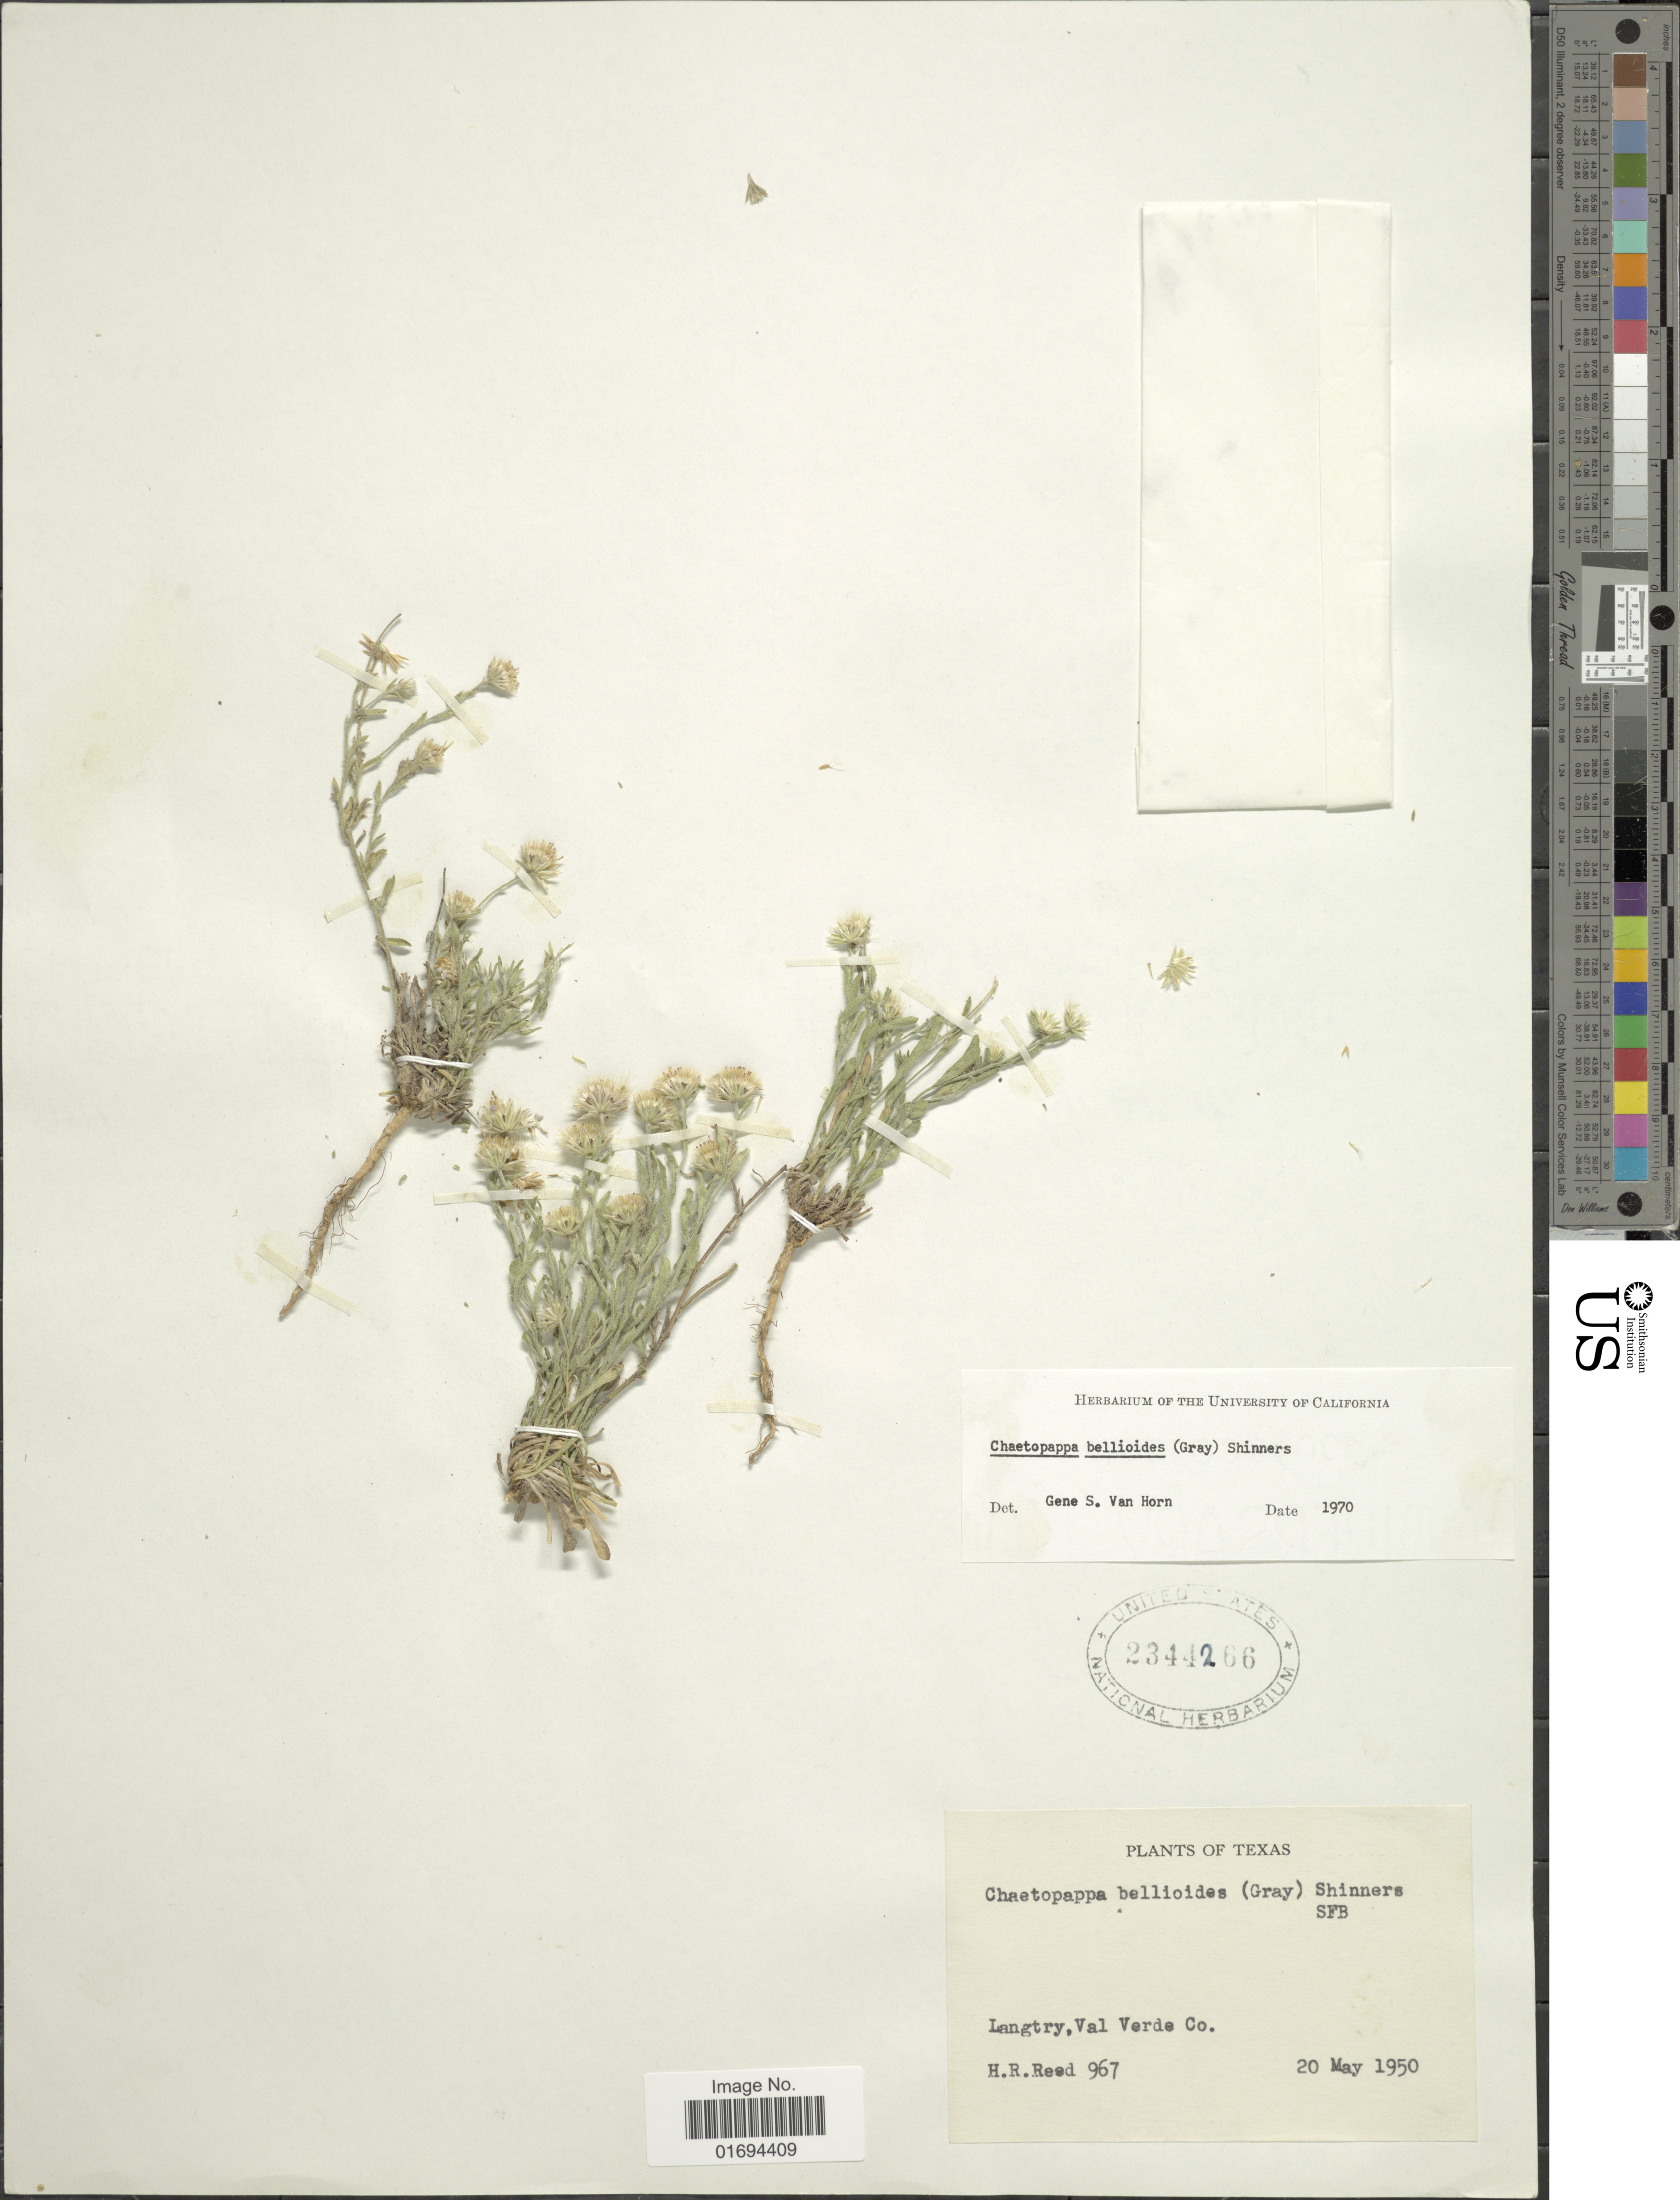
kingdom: Plantae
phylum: Tracheophyta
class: Magnoliopsida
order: Asterales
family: Asteraceae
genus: Chaetopappa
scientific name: Chaetopappa bellioides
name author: (A. Gray) Shinners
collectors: H. Reed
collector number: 967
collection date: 1950-05-20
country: United States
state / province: Texas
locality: Langtry, Val Verde Co.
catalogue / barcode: US 2344266